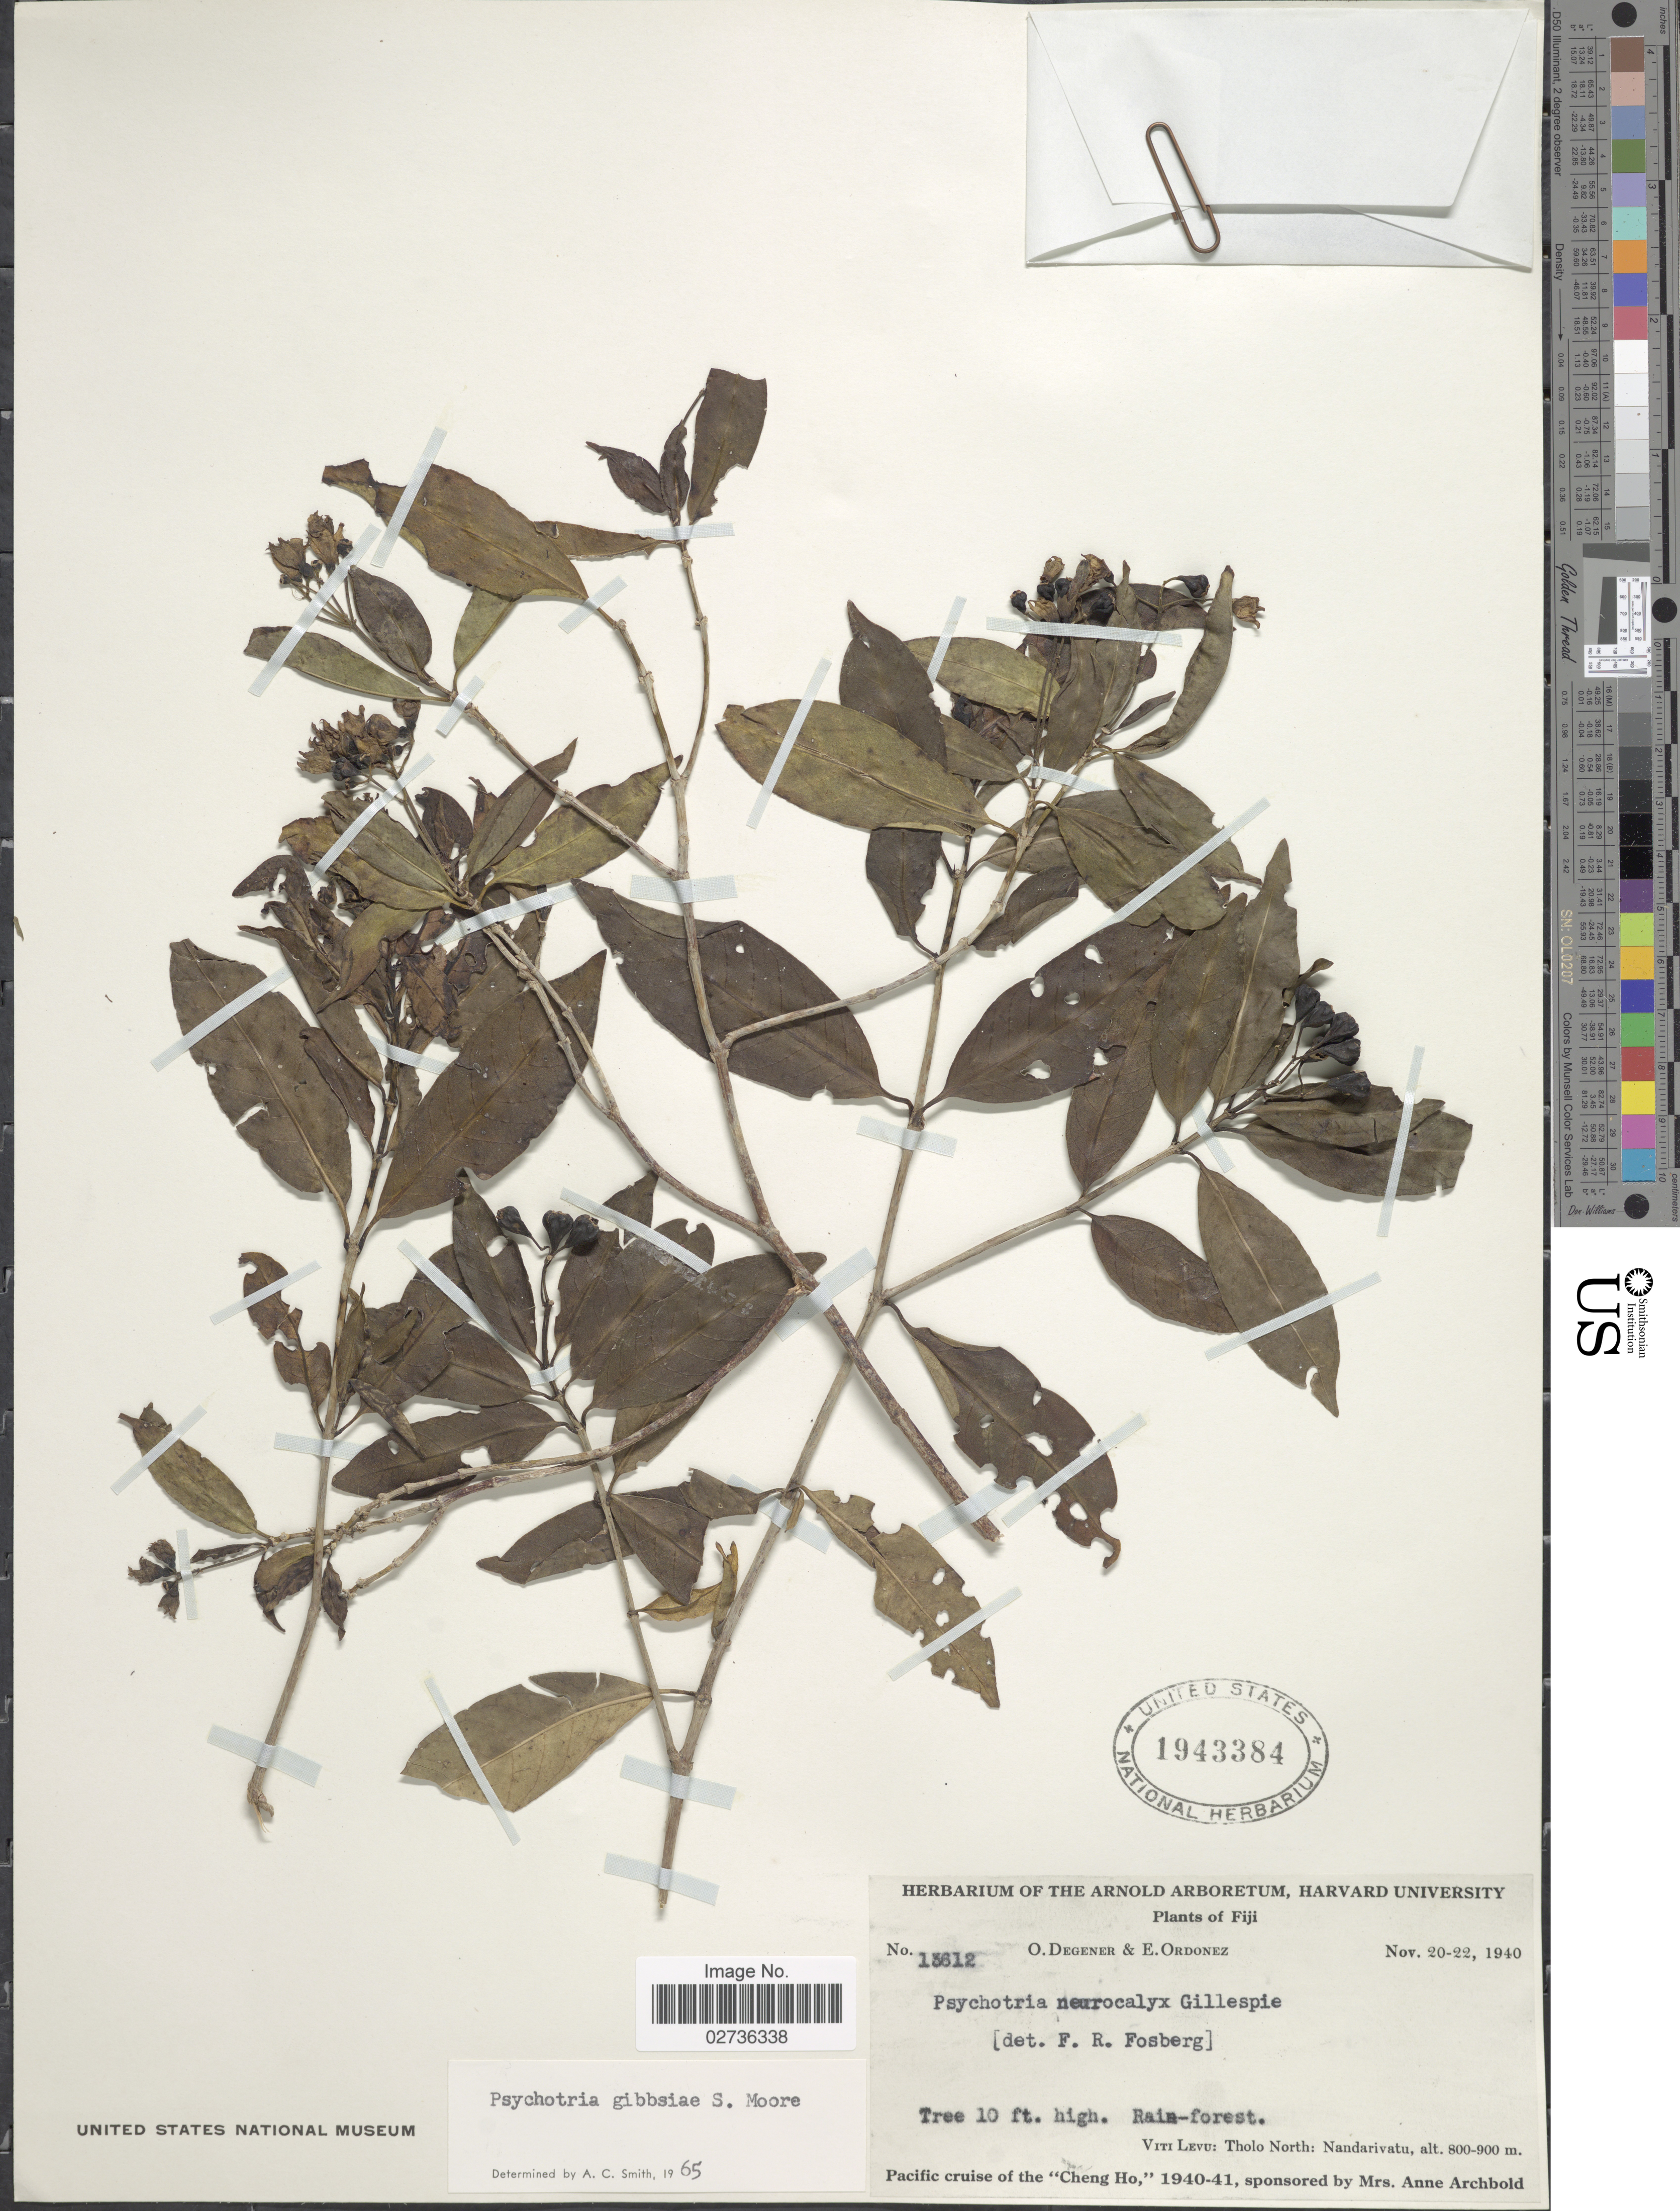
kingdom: Plantae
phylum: Tracheophyta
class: Magnoliopsida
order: Gentianales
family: Rubiaceae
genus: Psychotria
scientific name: Psychotria gibbsiae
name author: S. Moore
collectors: O. Degener & E. Ordonez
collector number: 13612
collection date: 1940-11-20/1940-11-22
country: Fiji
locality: Rain-forest. Viti Levu: Tholo North: Nandarivatu.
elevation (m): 800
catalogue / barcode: US 1943384